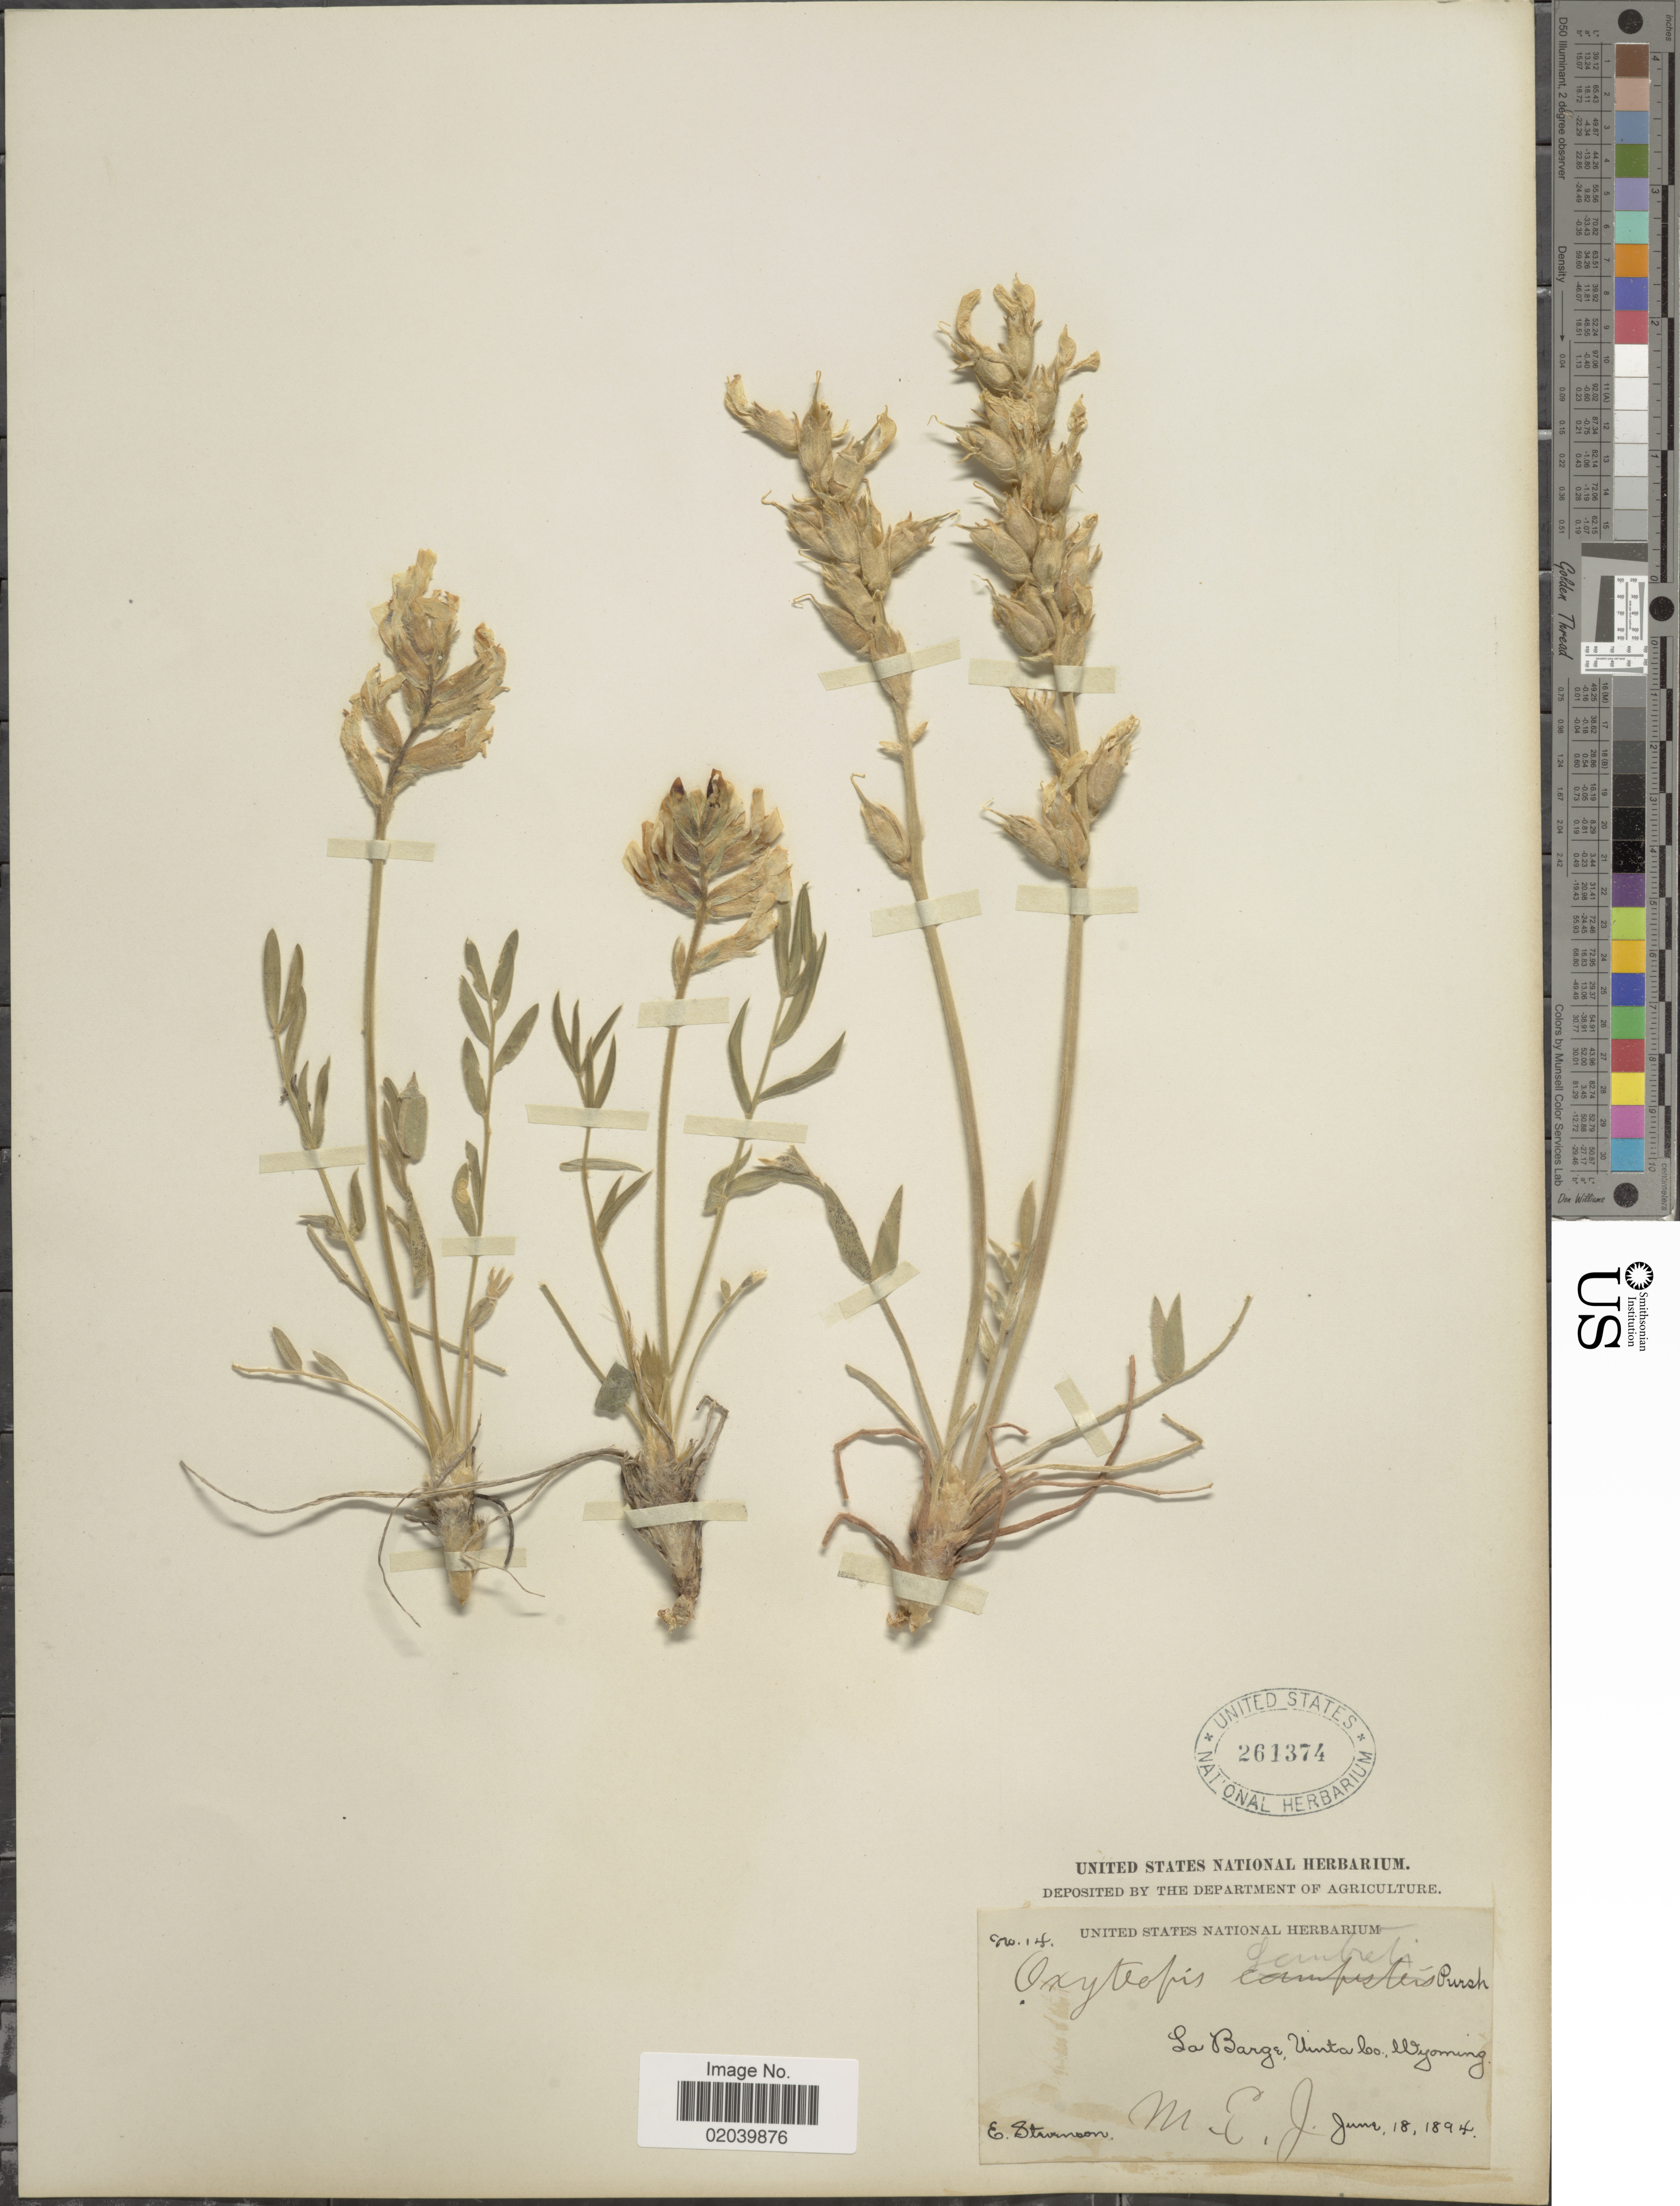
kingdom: Plantae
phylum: Tracheophyta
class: Magnoliopsida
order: Fabales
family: Fabaceae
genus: Oxytropis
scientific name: Oxytropis lambertii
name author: Pursh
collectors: E. Stevenson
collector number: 14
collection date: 1894-06-18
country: United States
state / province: Wyoming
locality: La Barge, Uinta Co.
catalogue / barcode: US 261374